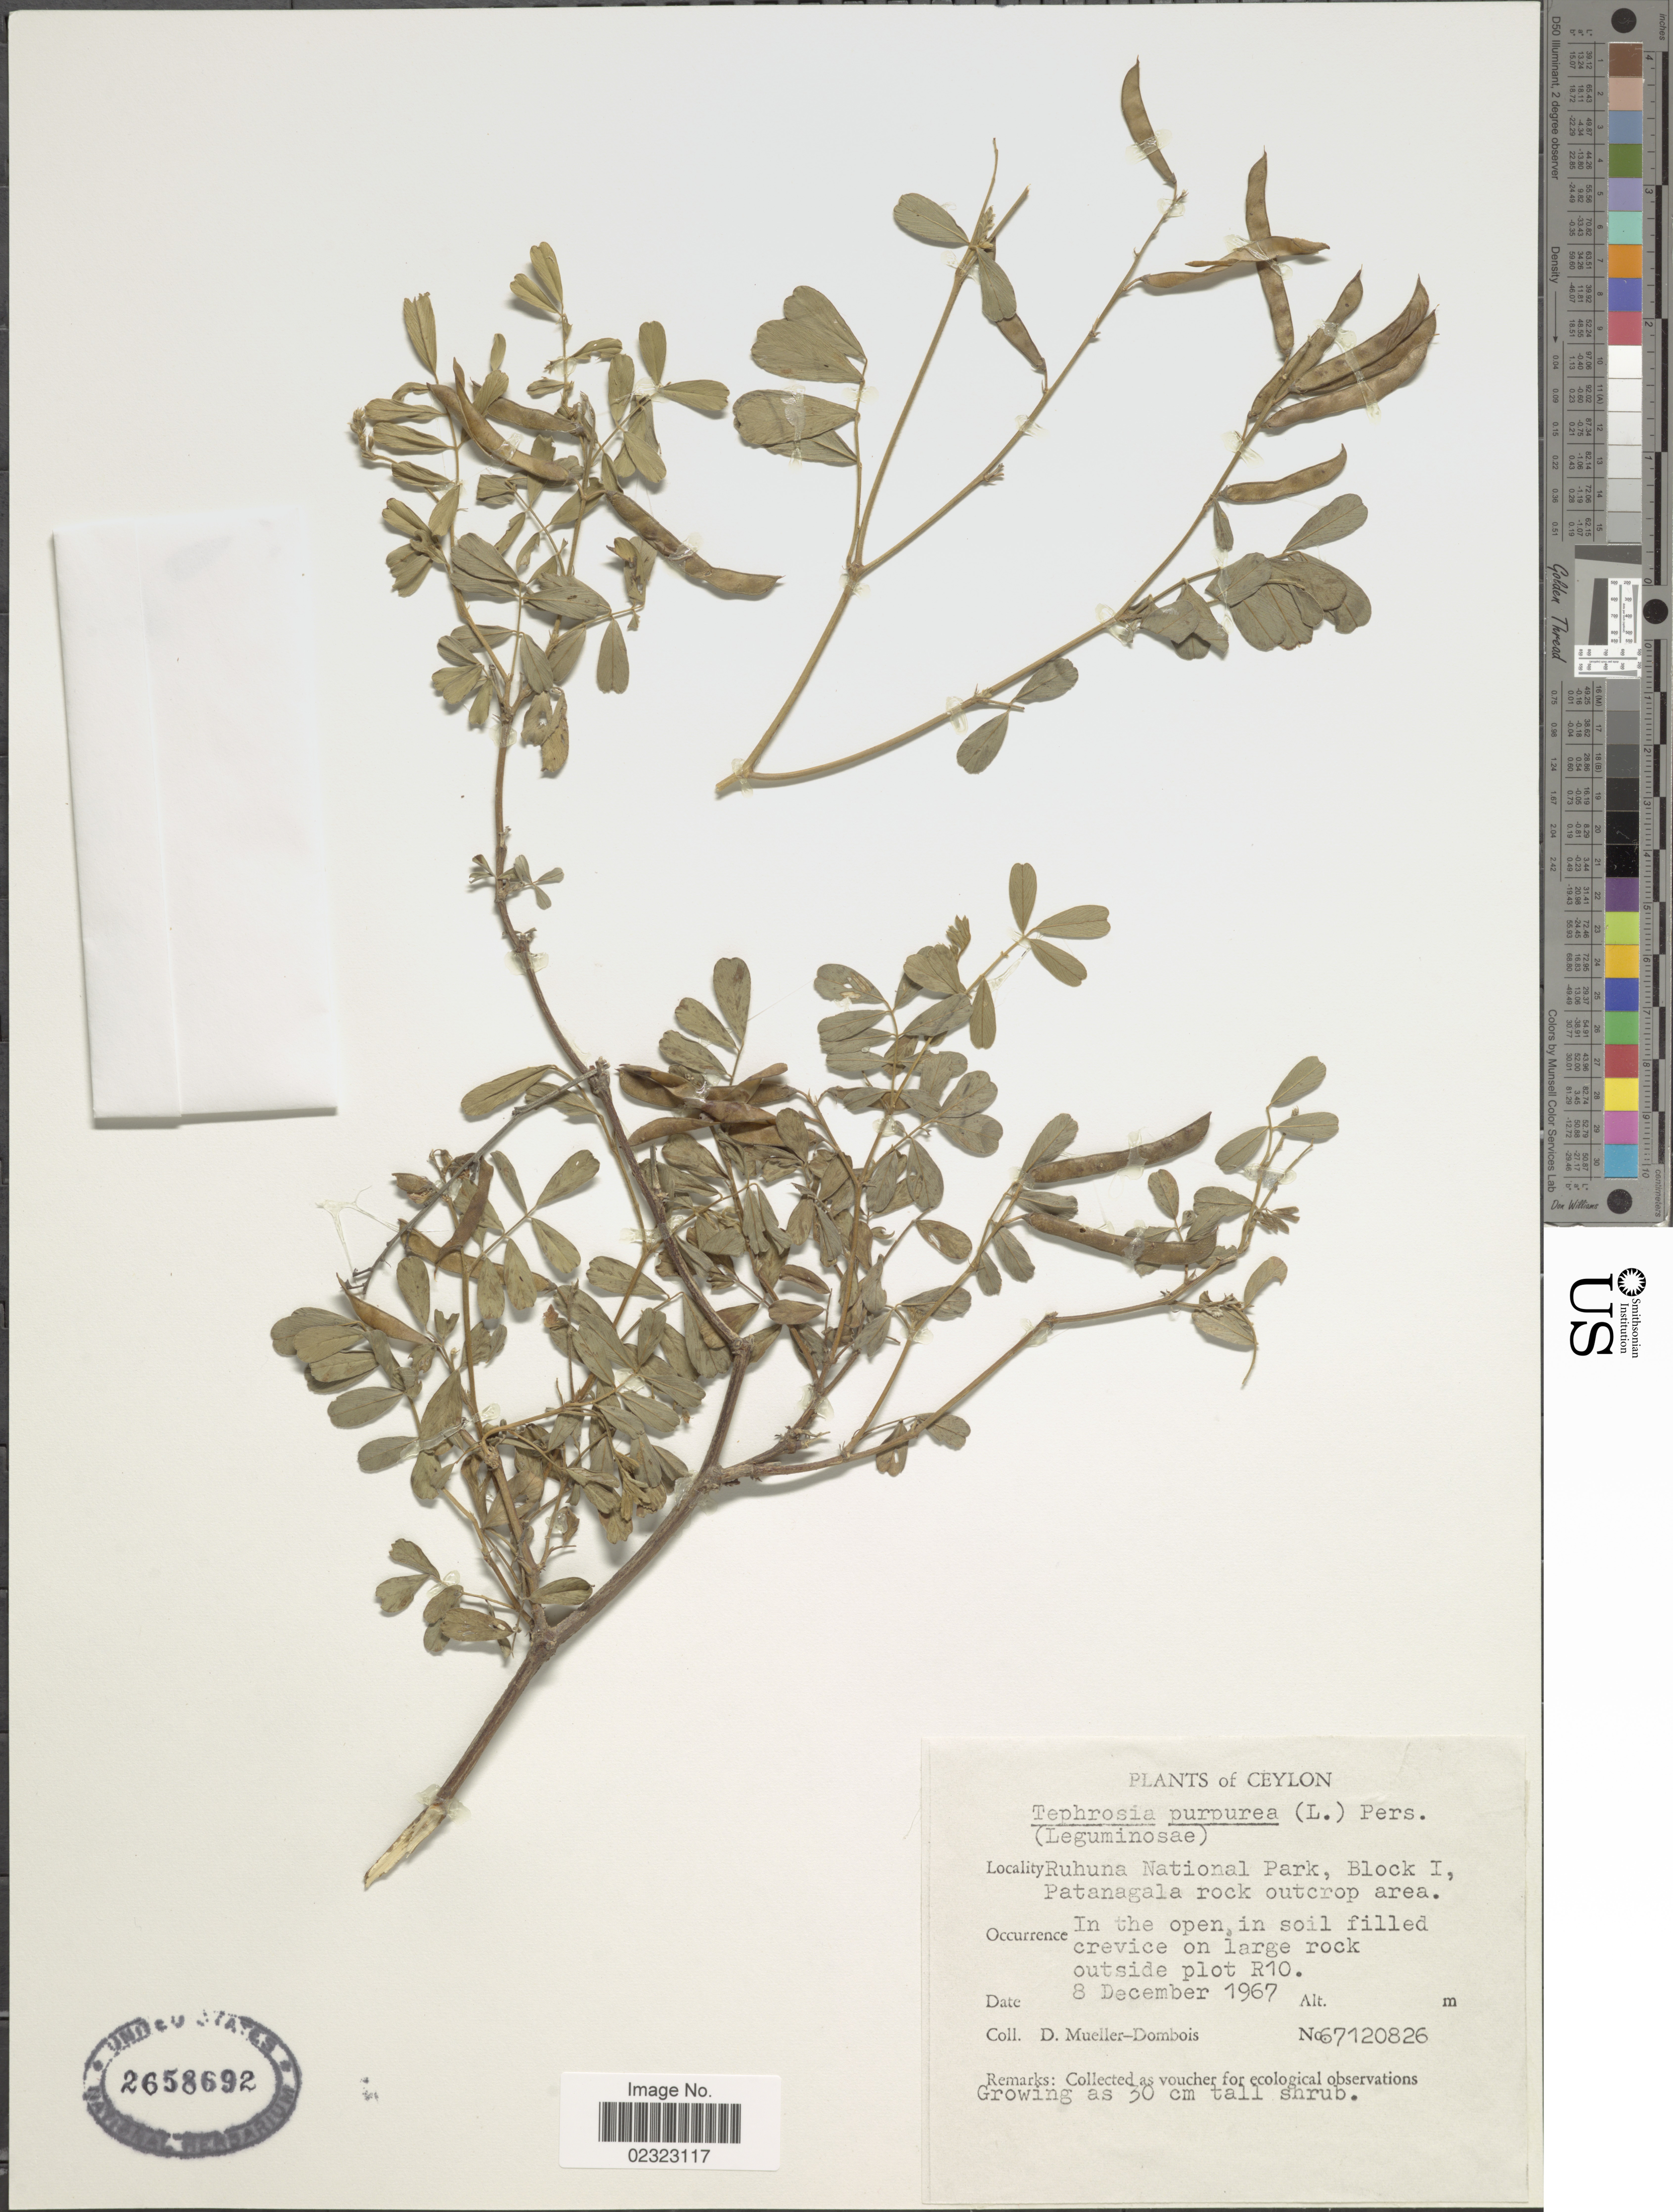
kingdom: Plantae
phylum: Tracheophyta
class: Magnoliopsida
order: Fabales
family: Fabaceae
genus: Tephrosia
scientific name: Tephrosia purpurea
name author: (L.) Pers.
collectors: D. Mueller-Dombois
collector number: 67120826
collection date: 1967-12-08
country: Sri Lanka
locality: Ceylon. Ruhuna National Park, Block I, Patanagala rock outcrop area. outside plot R10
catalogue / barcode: US 2658692